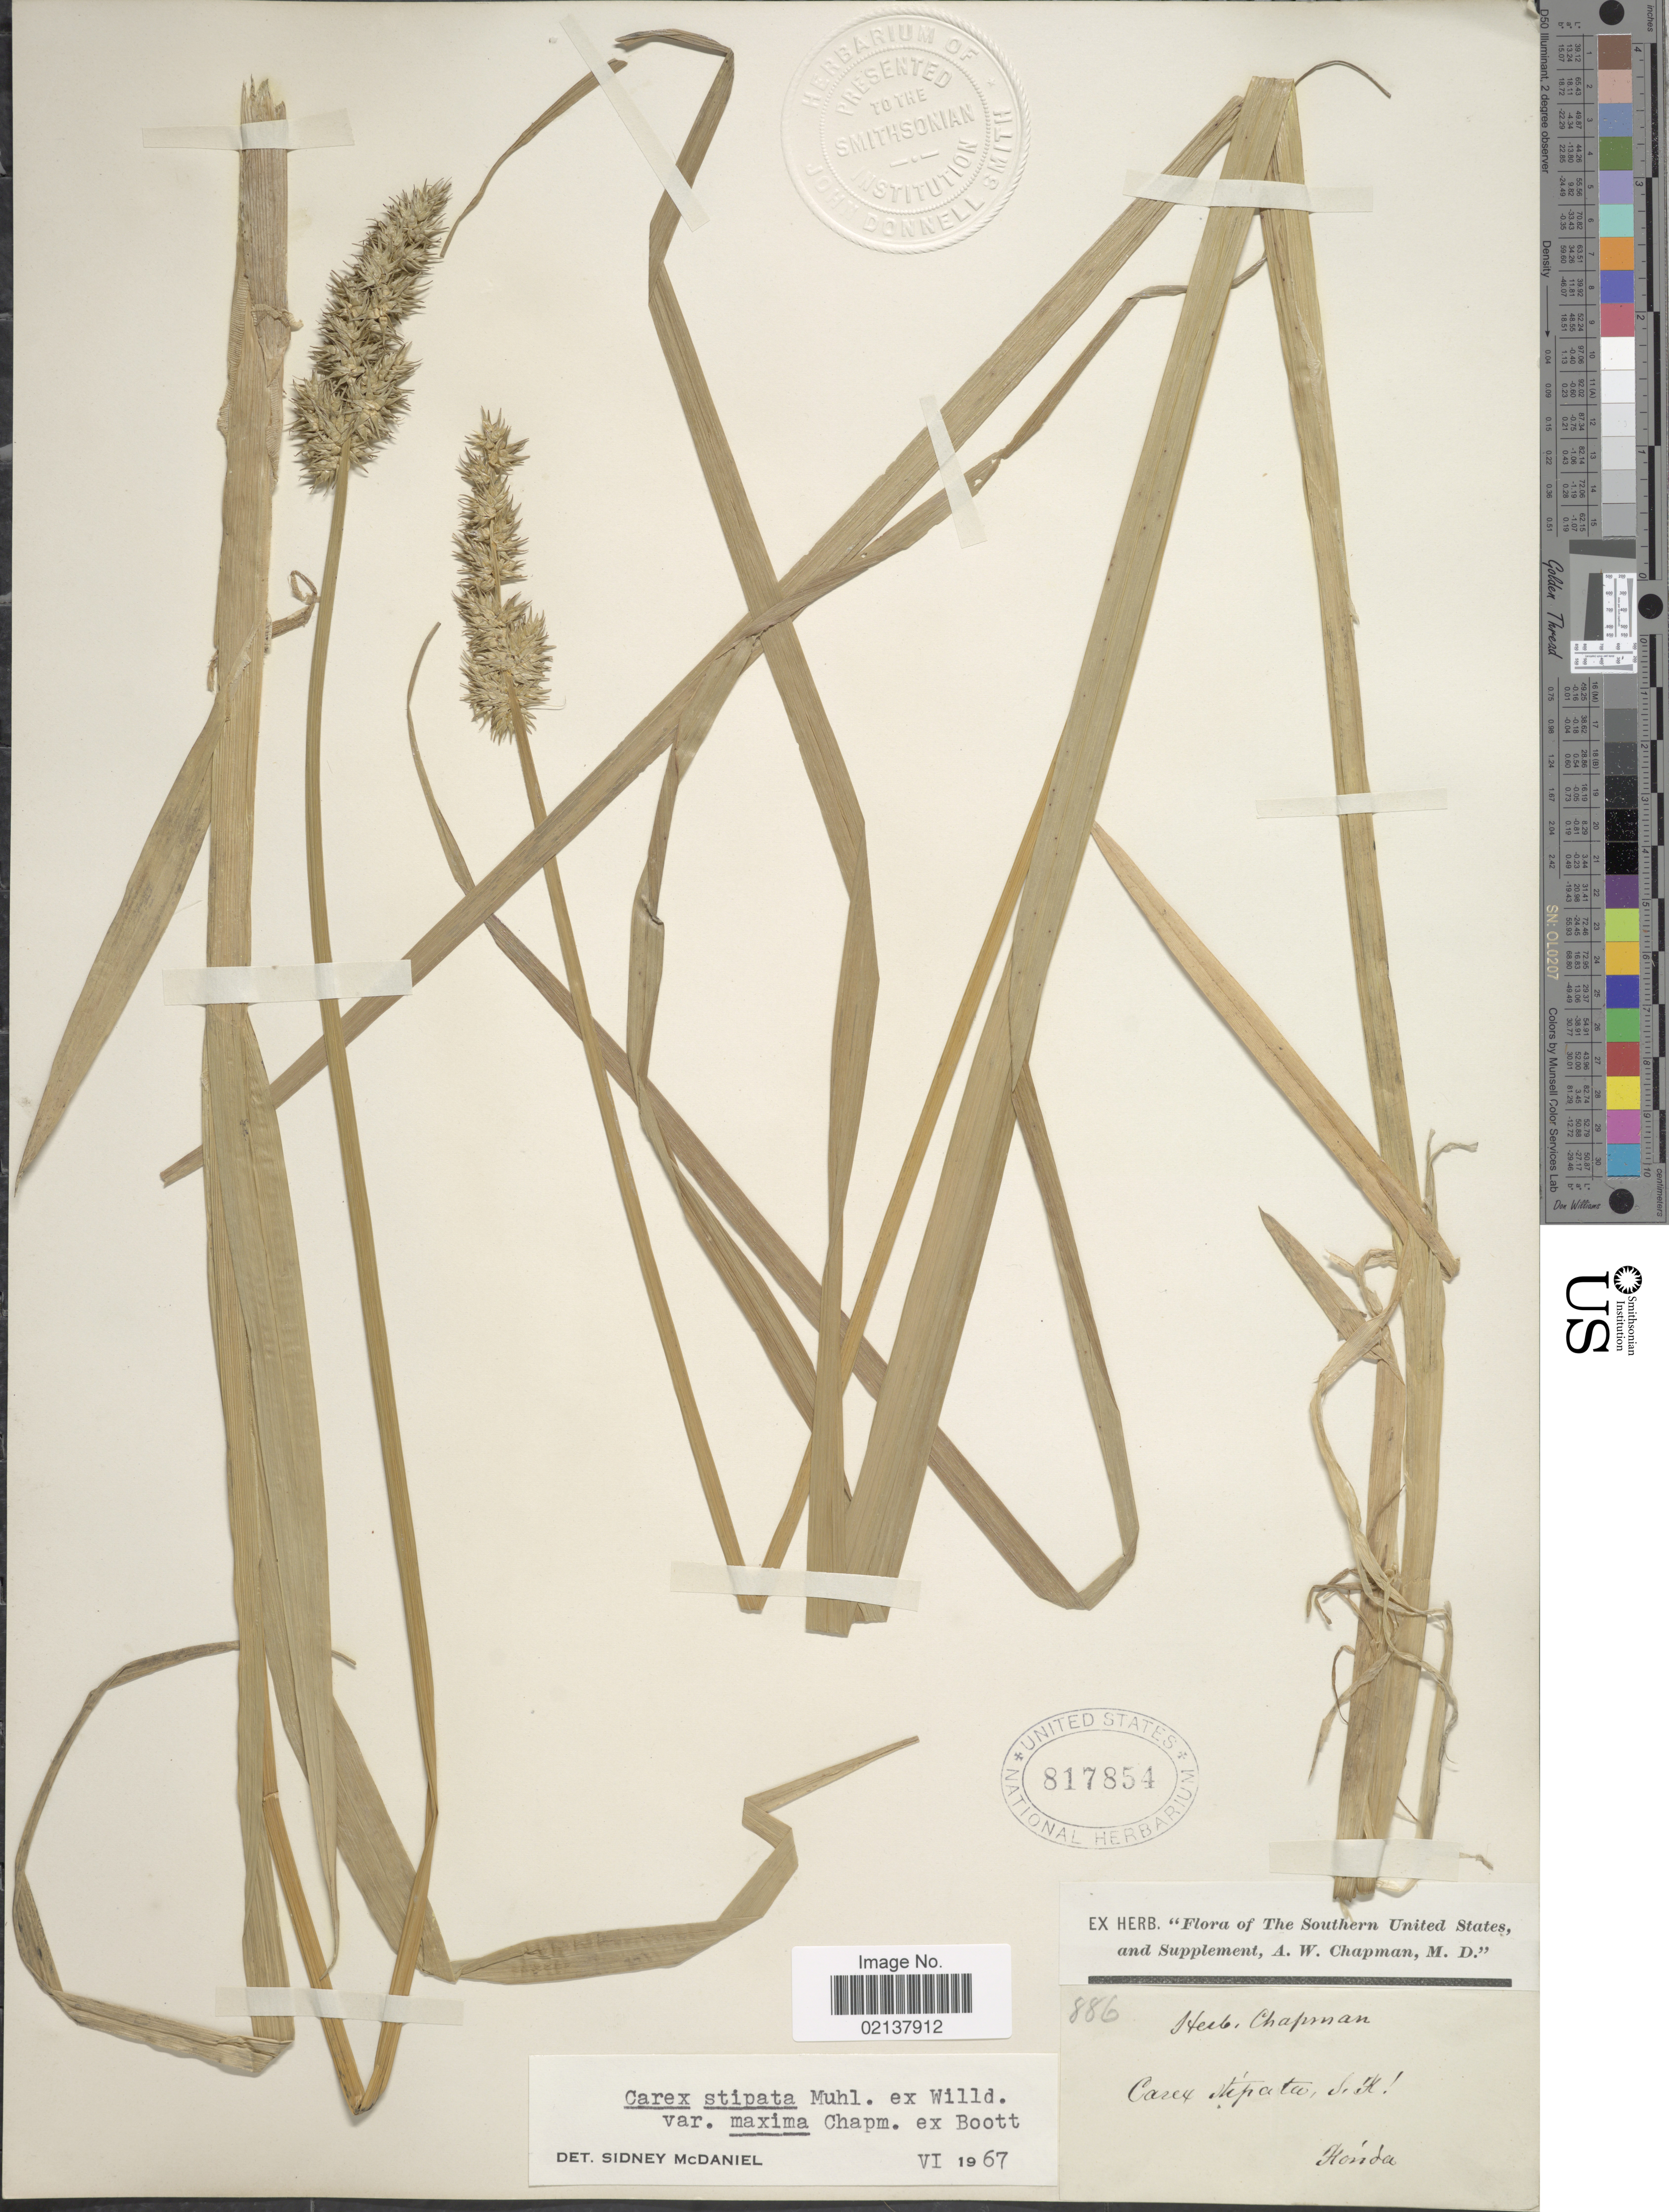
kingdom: Plantae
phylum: Tracheophyta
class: Liliopsida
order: Poales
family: Cyperaceae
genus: Carex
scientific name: Carex stipata var. maxima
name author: Chapm. ex Boott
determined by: Strong, Mark T., (BOT), Smithsonian Institution - National Museum of Natural History (UNITED STATES)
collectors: ex herb. Chapman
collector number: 886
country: United States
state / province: Florida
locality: The Southern United States, and Supplement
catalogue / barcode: US 817854